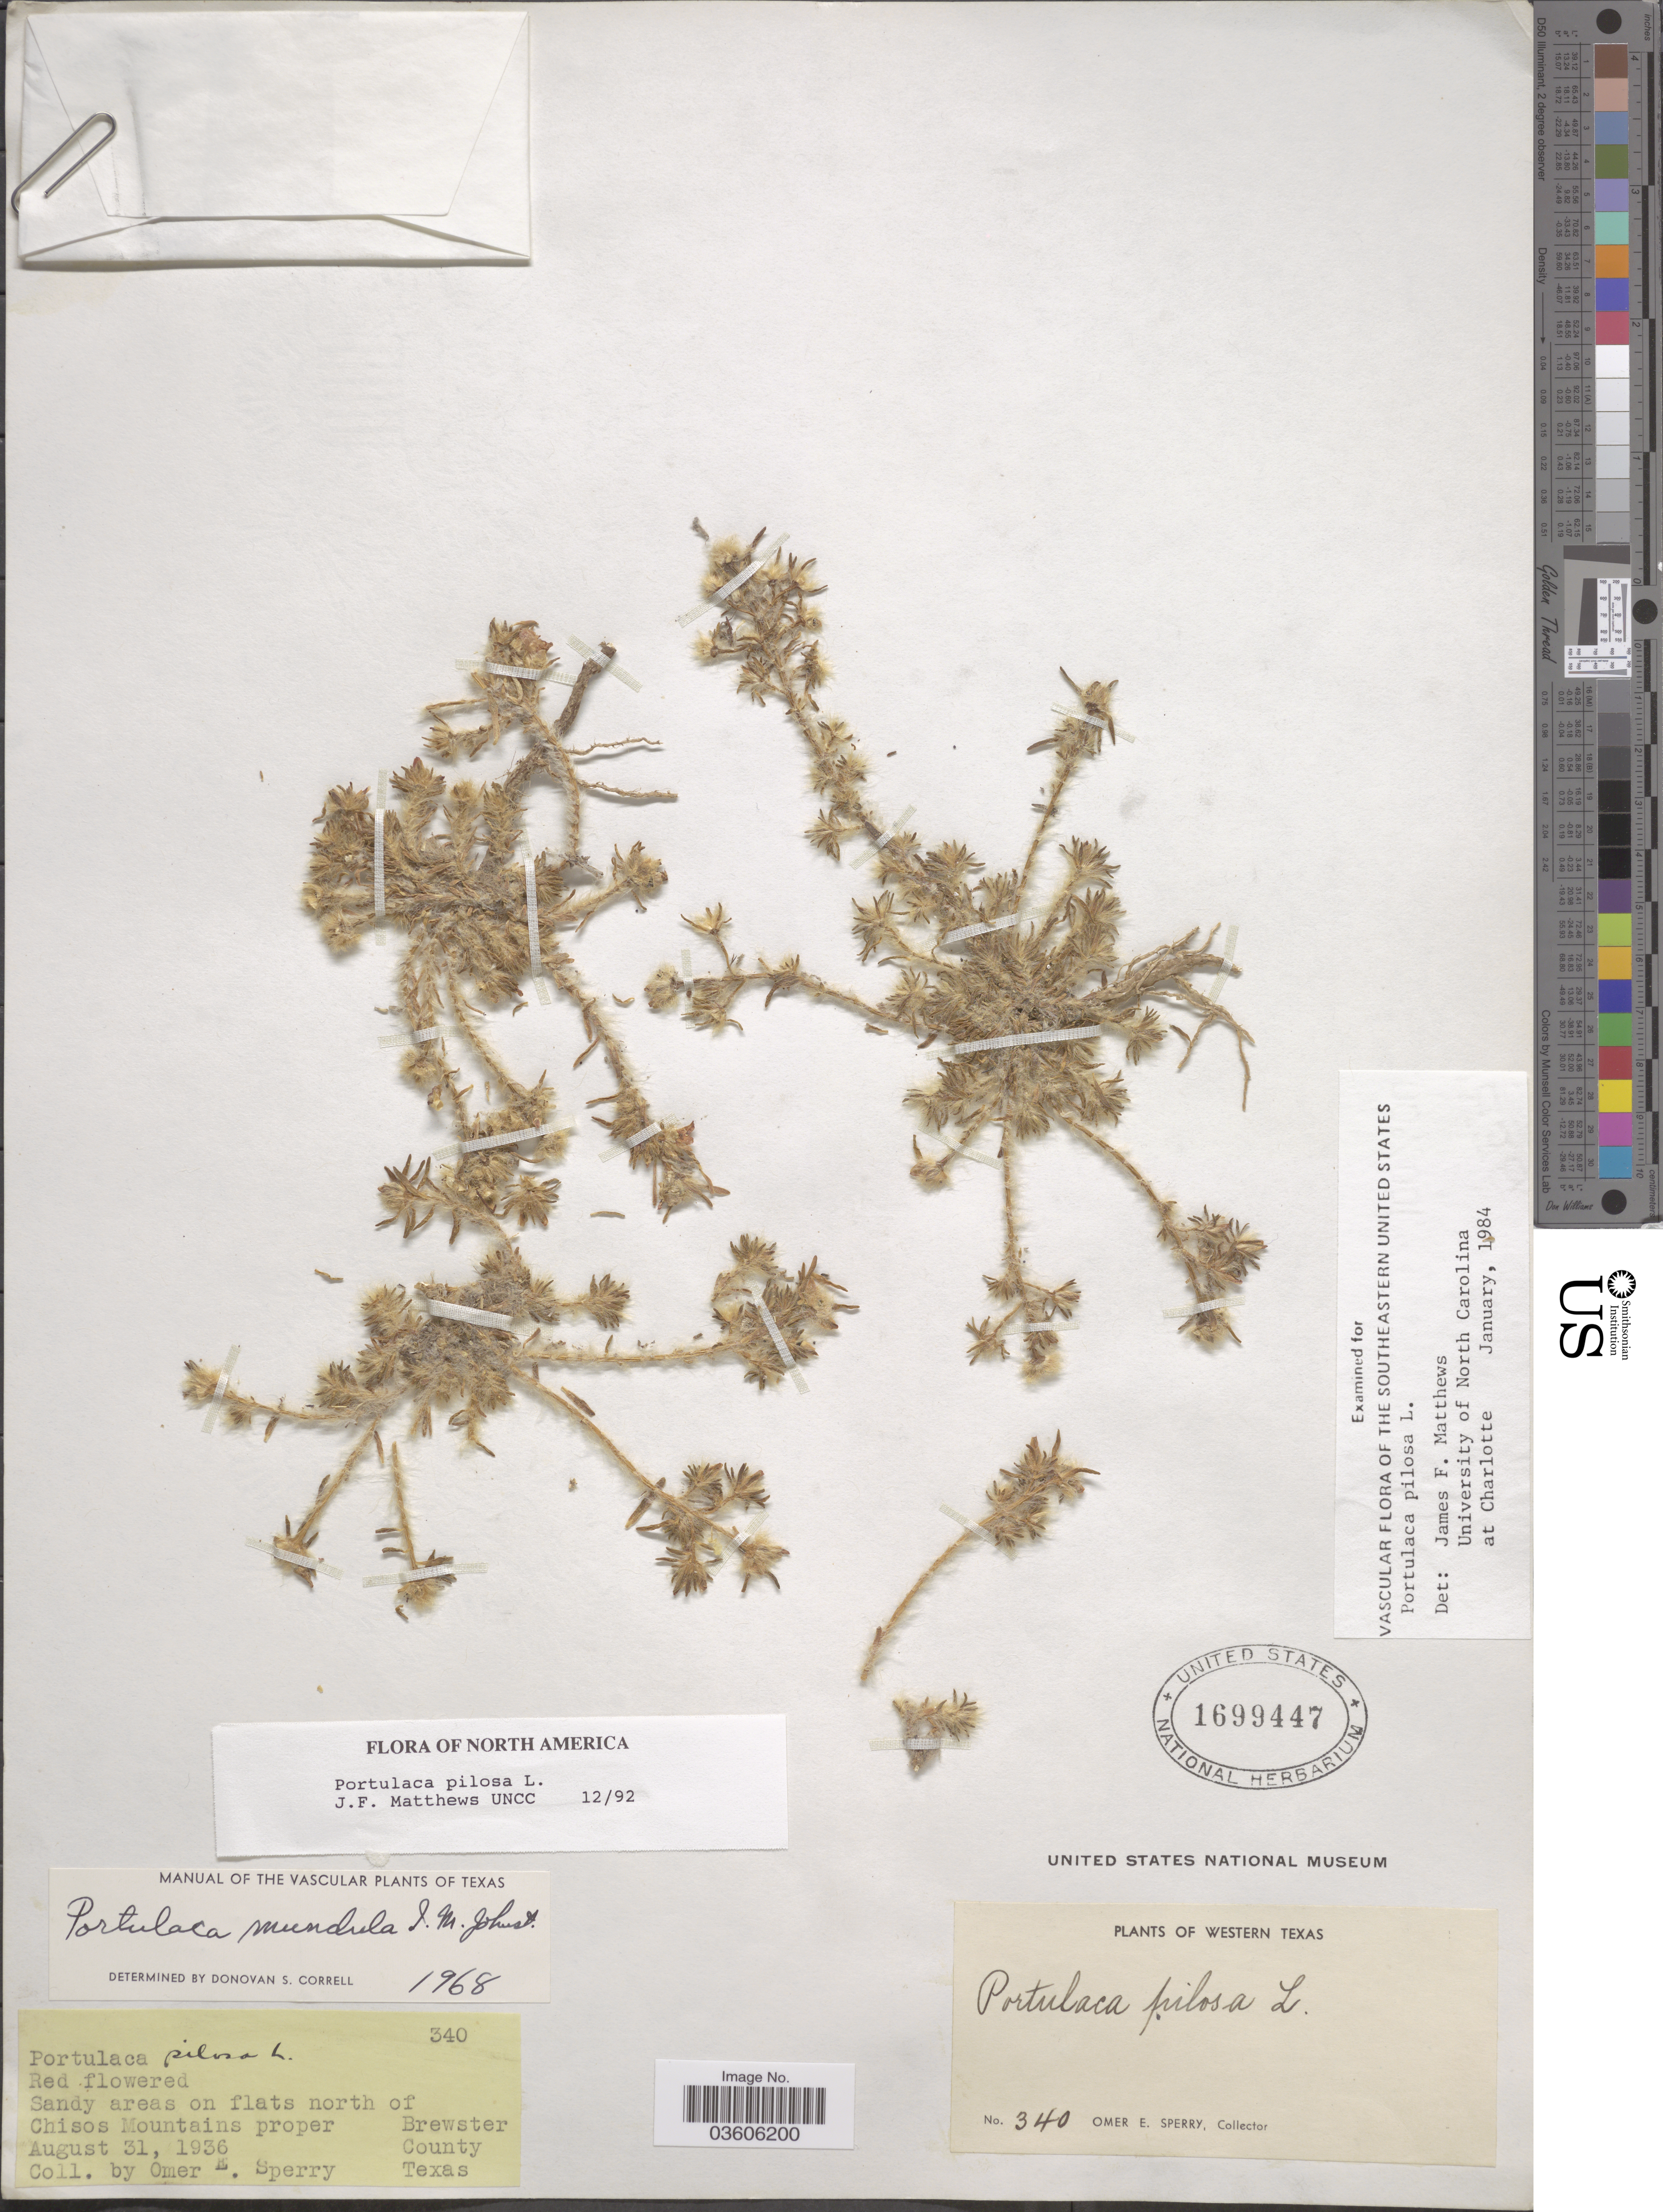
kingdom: Plantae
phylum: Tracheophyta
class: Magnoliopsida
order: Caryophyllales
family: Portulacaceae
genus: Portulaca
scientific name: Portulaca pilosa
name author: L.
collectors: O. E. Sperry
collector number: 340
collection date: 1936-08-31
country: United States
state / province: Texas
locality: Western Texas. North of Chisos Mountains proper Brewster County.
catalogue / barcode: US 1699447